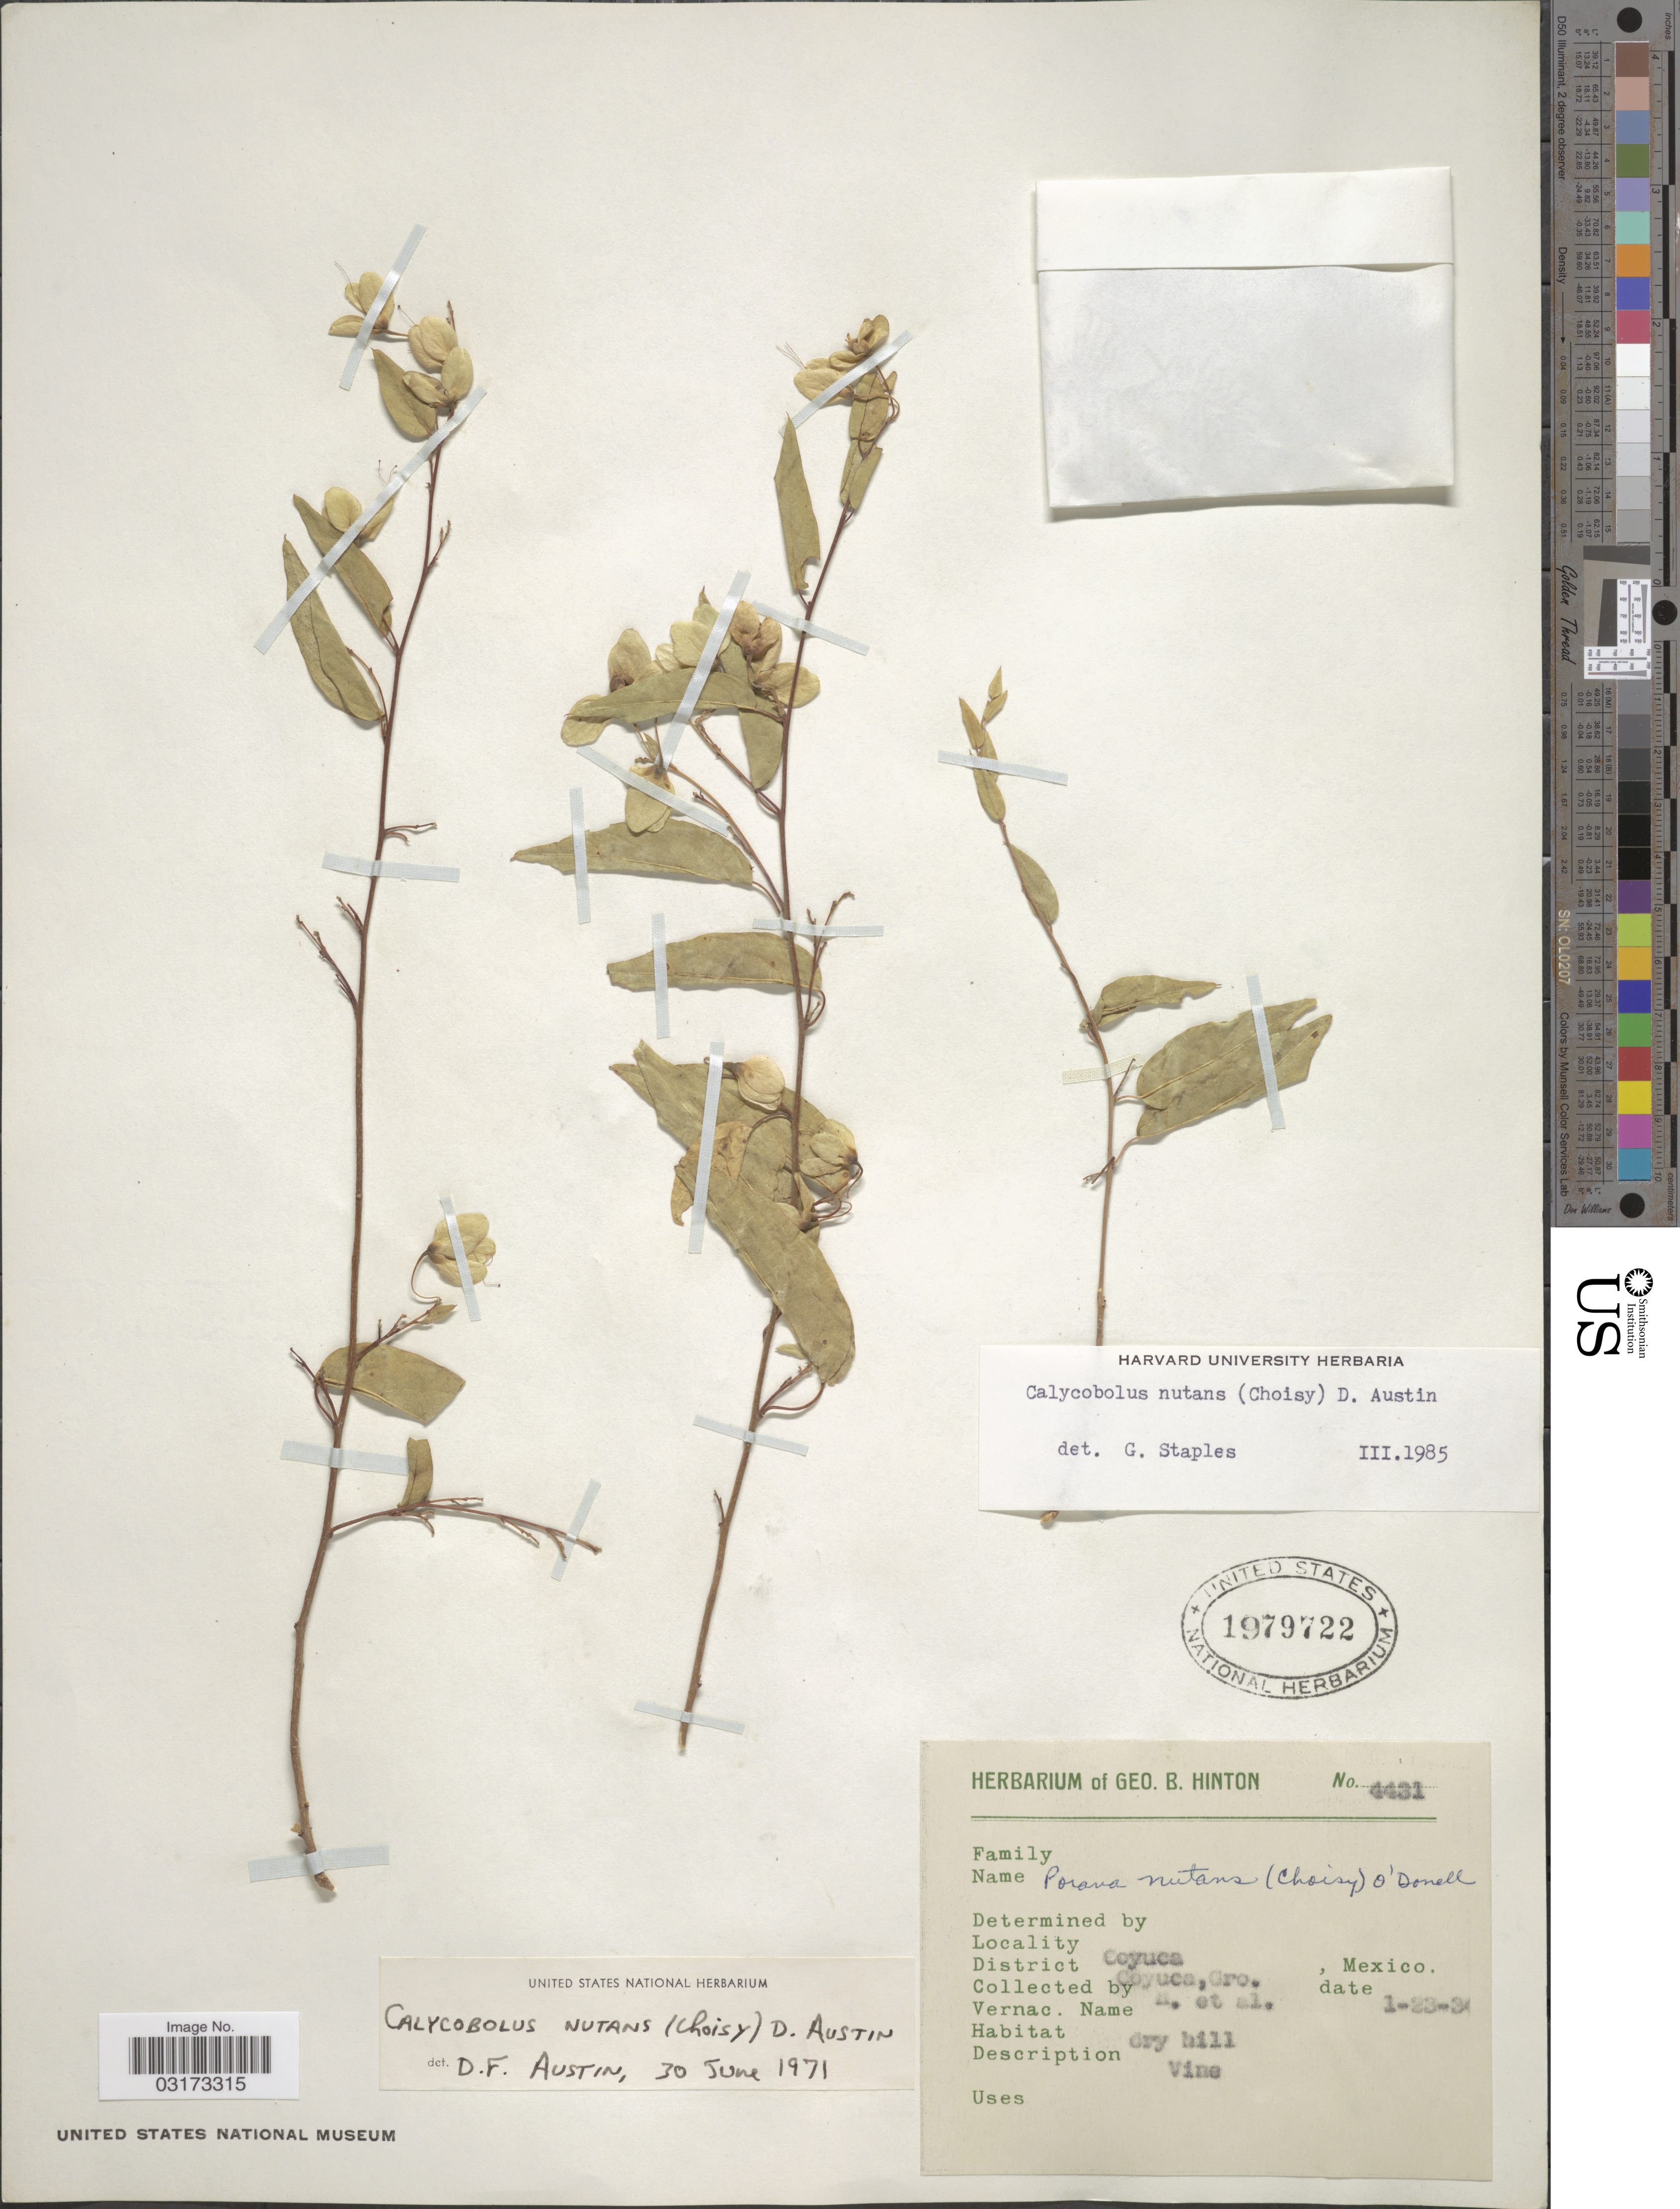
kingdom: Plantae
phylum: Tracheophyta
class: Magnoliopsida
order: Solanales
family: Convolvulaceae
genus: Calycobolus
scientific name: Calycobolus nutans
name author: (Moc. & Sessé ex Choisy) D.F. Austin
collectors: G. B. Hinton & et al.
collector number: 4431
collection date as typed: Transcribed d/m/y: 23/1/34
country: Mexico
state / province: Guerrero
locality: Coyuca. District Coyuca.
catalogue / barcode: US 1979722